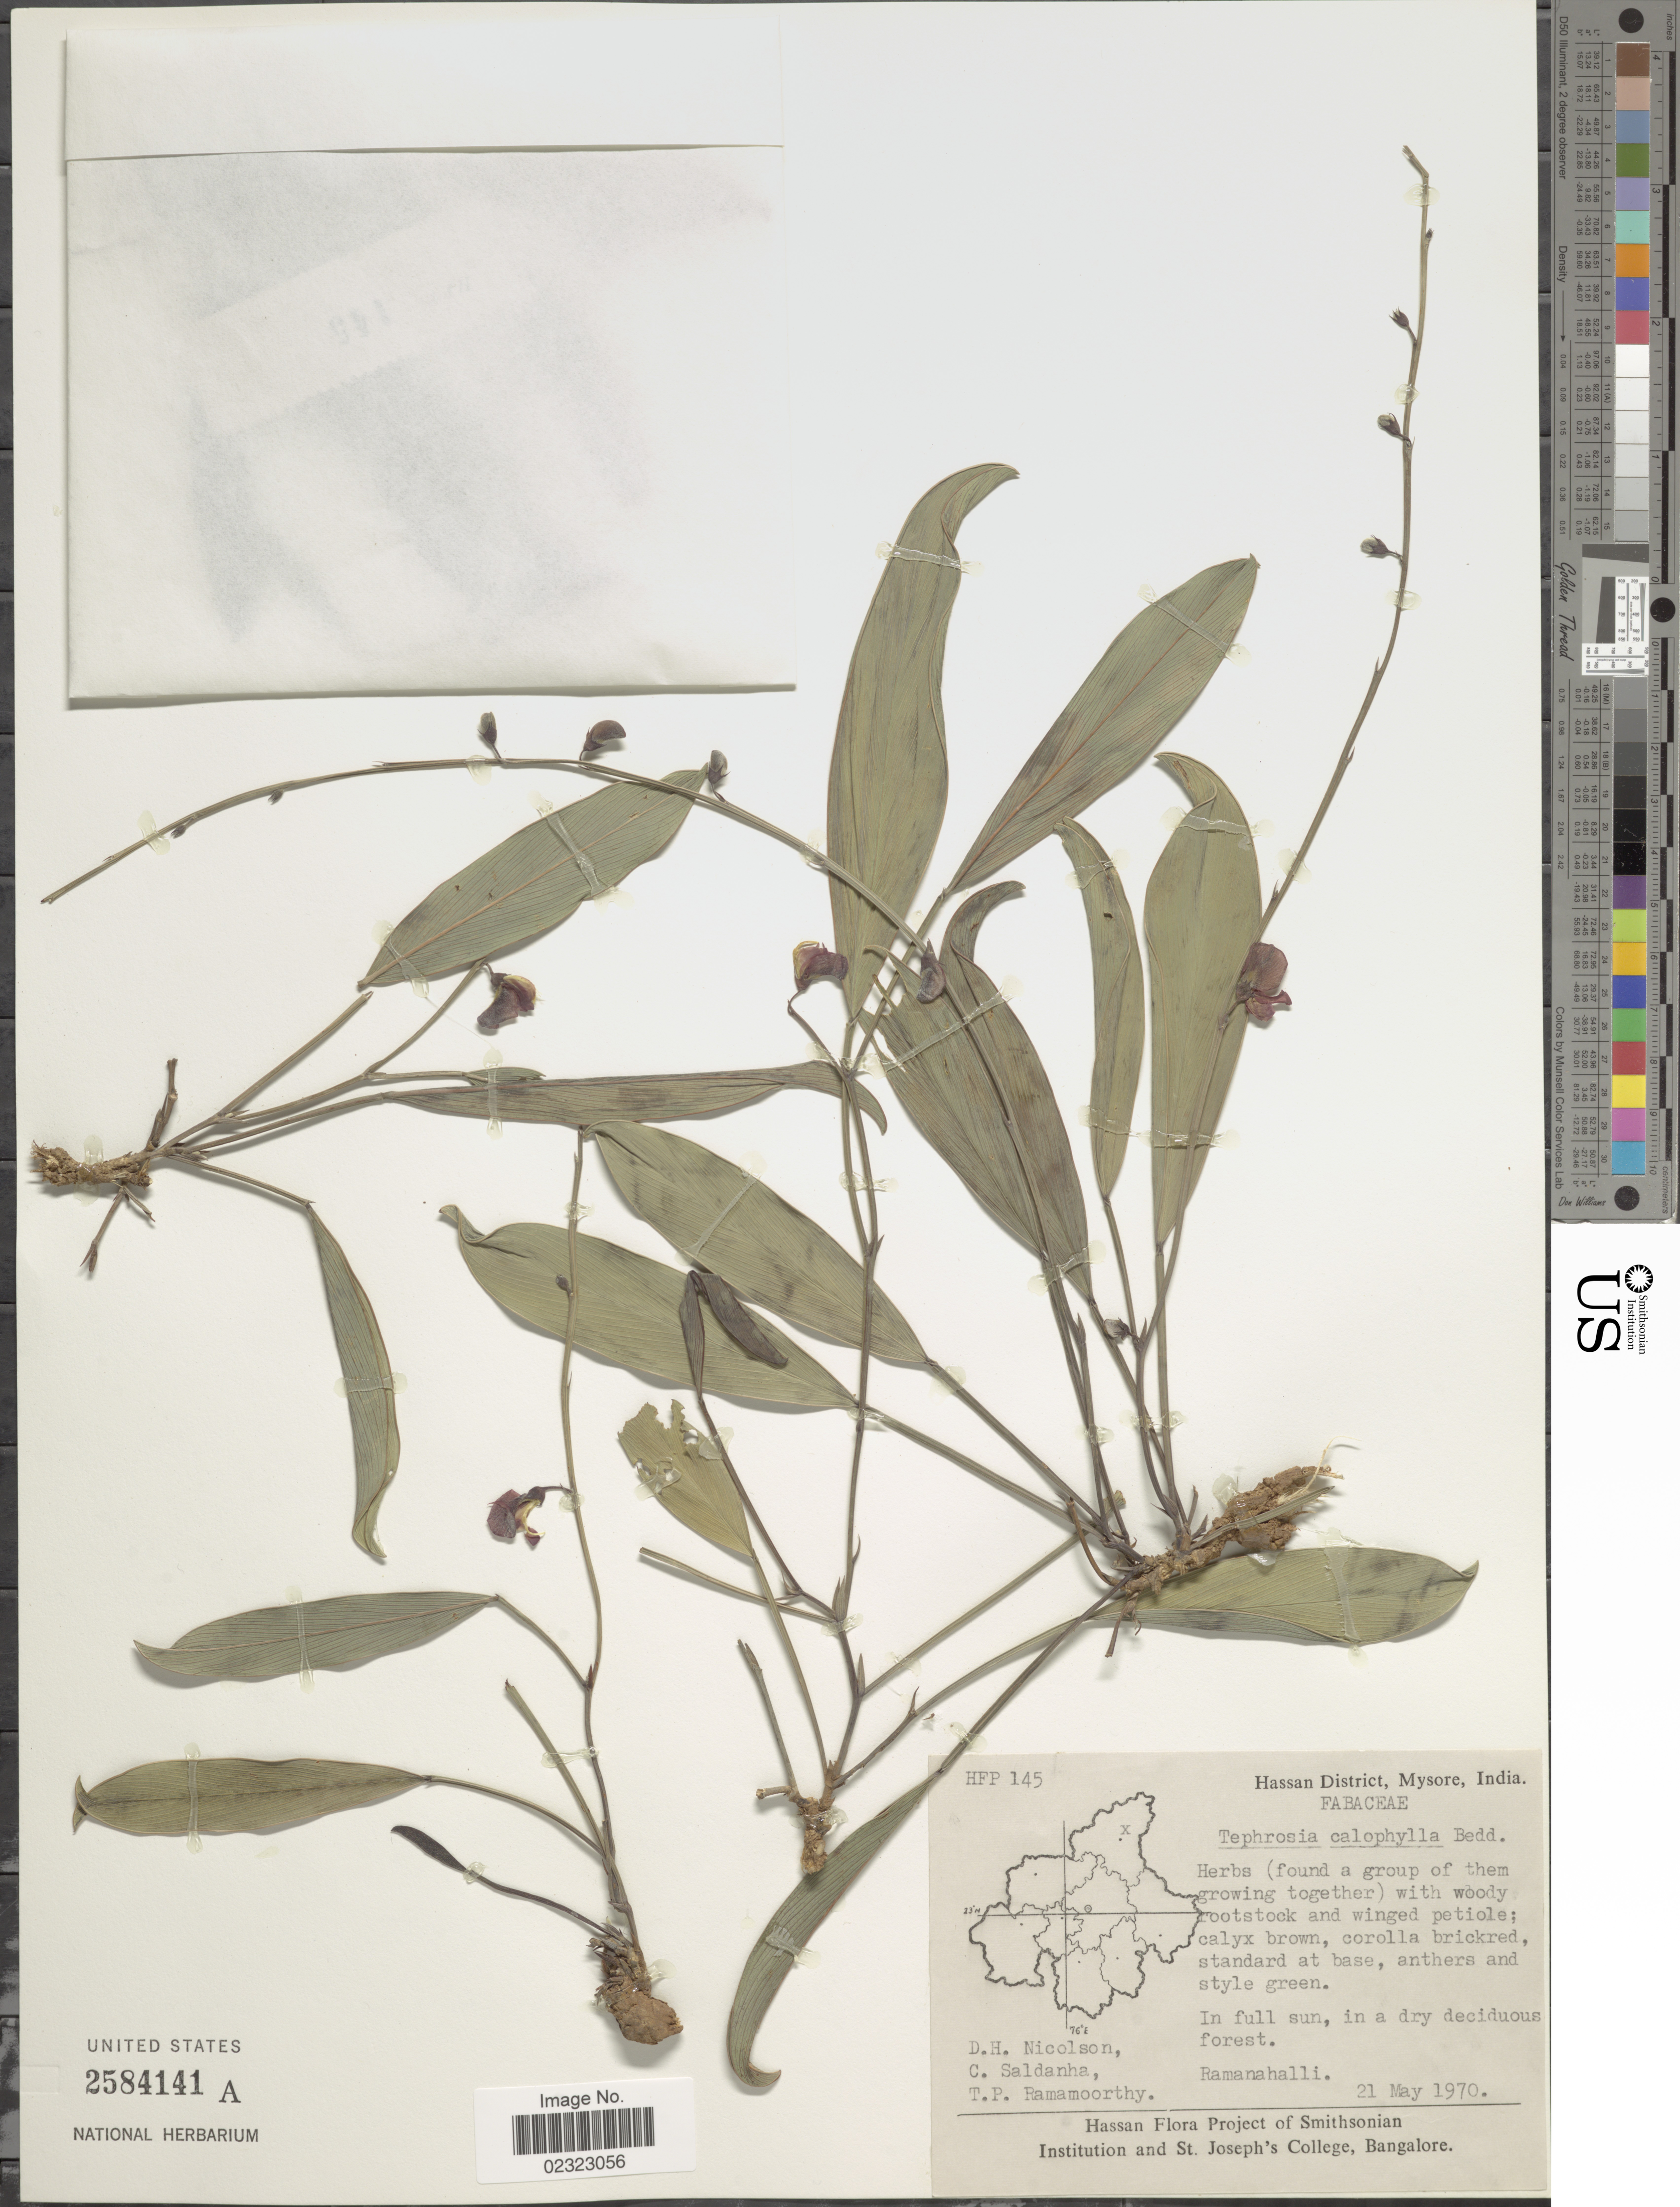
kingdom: Plantae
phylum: Tracheophyta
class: Magnoliopsida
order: Fabales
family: Fabaceae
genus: Tephrosia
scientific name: Tephrosia calophylla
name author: Bedd.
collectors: D. H. Nicolson, C. J. Saldanha & T. P. Ramamoorthy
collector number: HFP 145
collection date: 1970-05-21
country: India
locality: Hassan District, Mysore, Ramanahalli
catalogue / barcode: US 2584141A